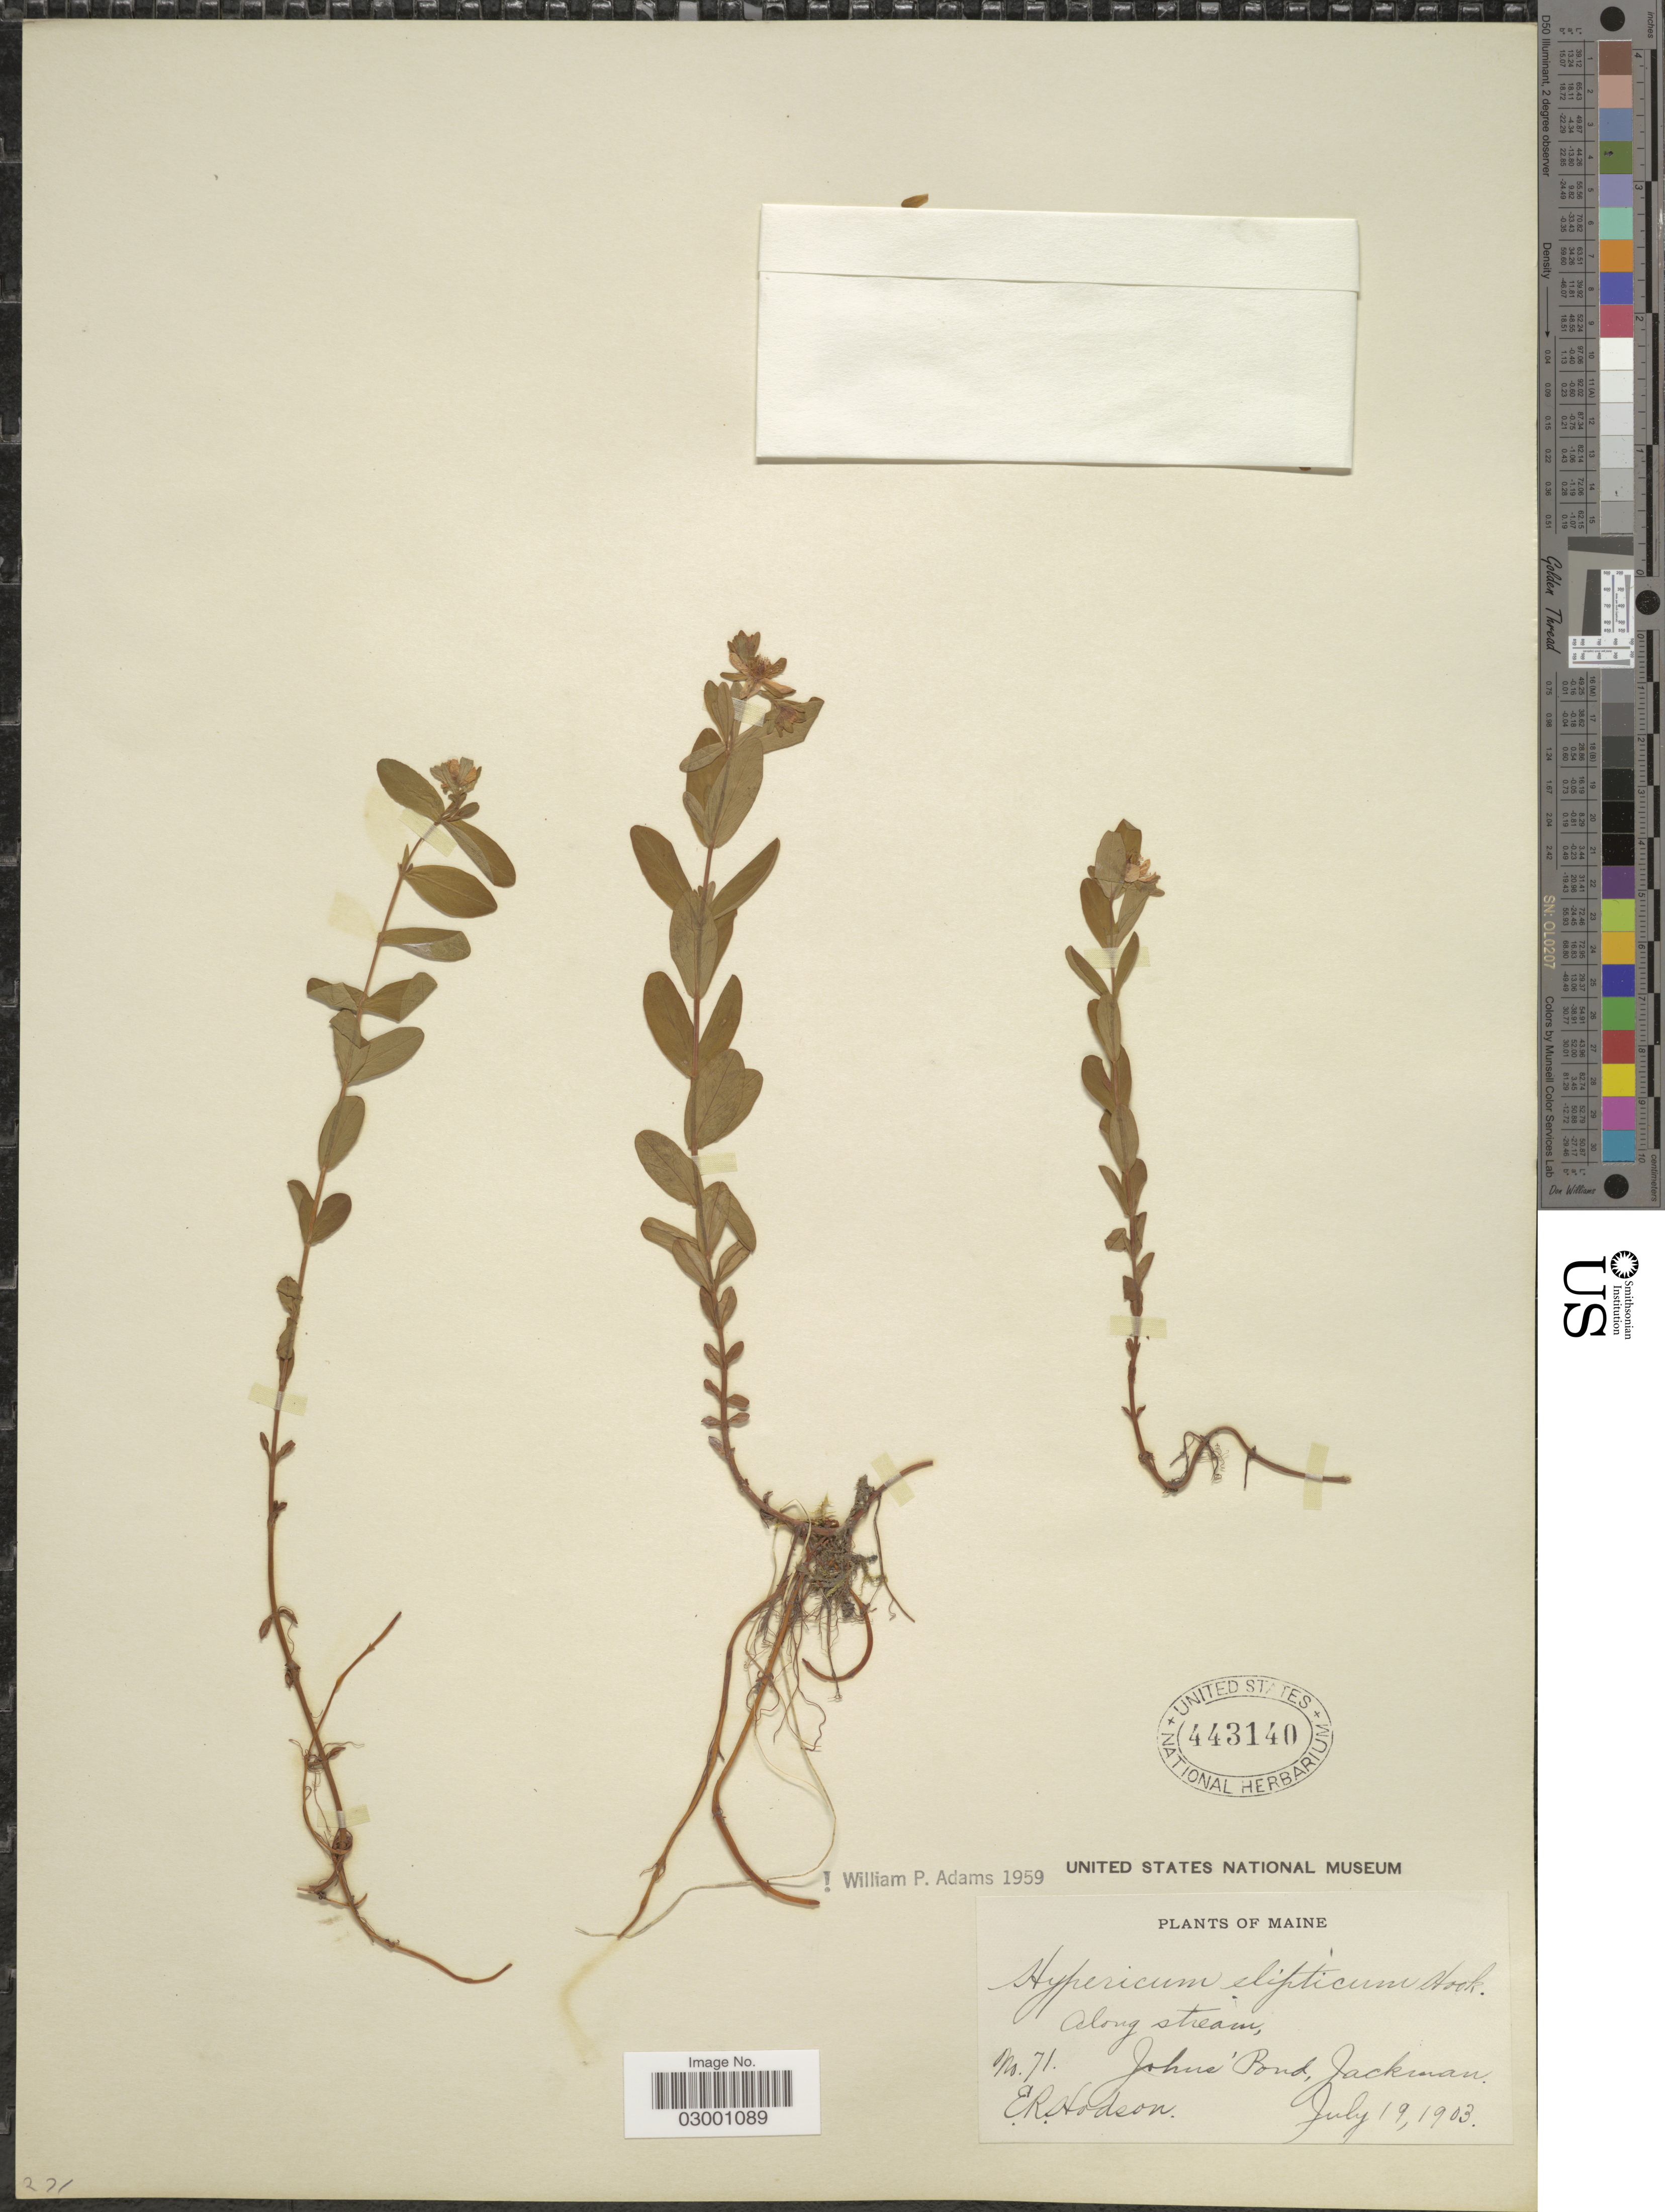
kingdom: Plantae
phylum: Tracheophyta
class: Magnoliopsida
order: Malpighiales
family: Hypericaceae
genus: Hypericum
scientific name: Hypericum ellipticum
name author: Hook.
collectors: E. Hodson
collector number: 71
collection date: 1903-07-19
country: United States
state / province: Maine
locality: John's Pond, Jackman.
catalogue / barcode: US 443140